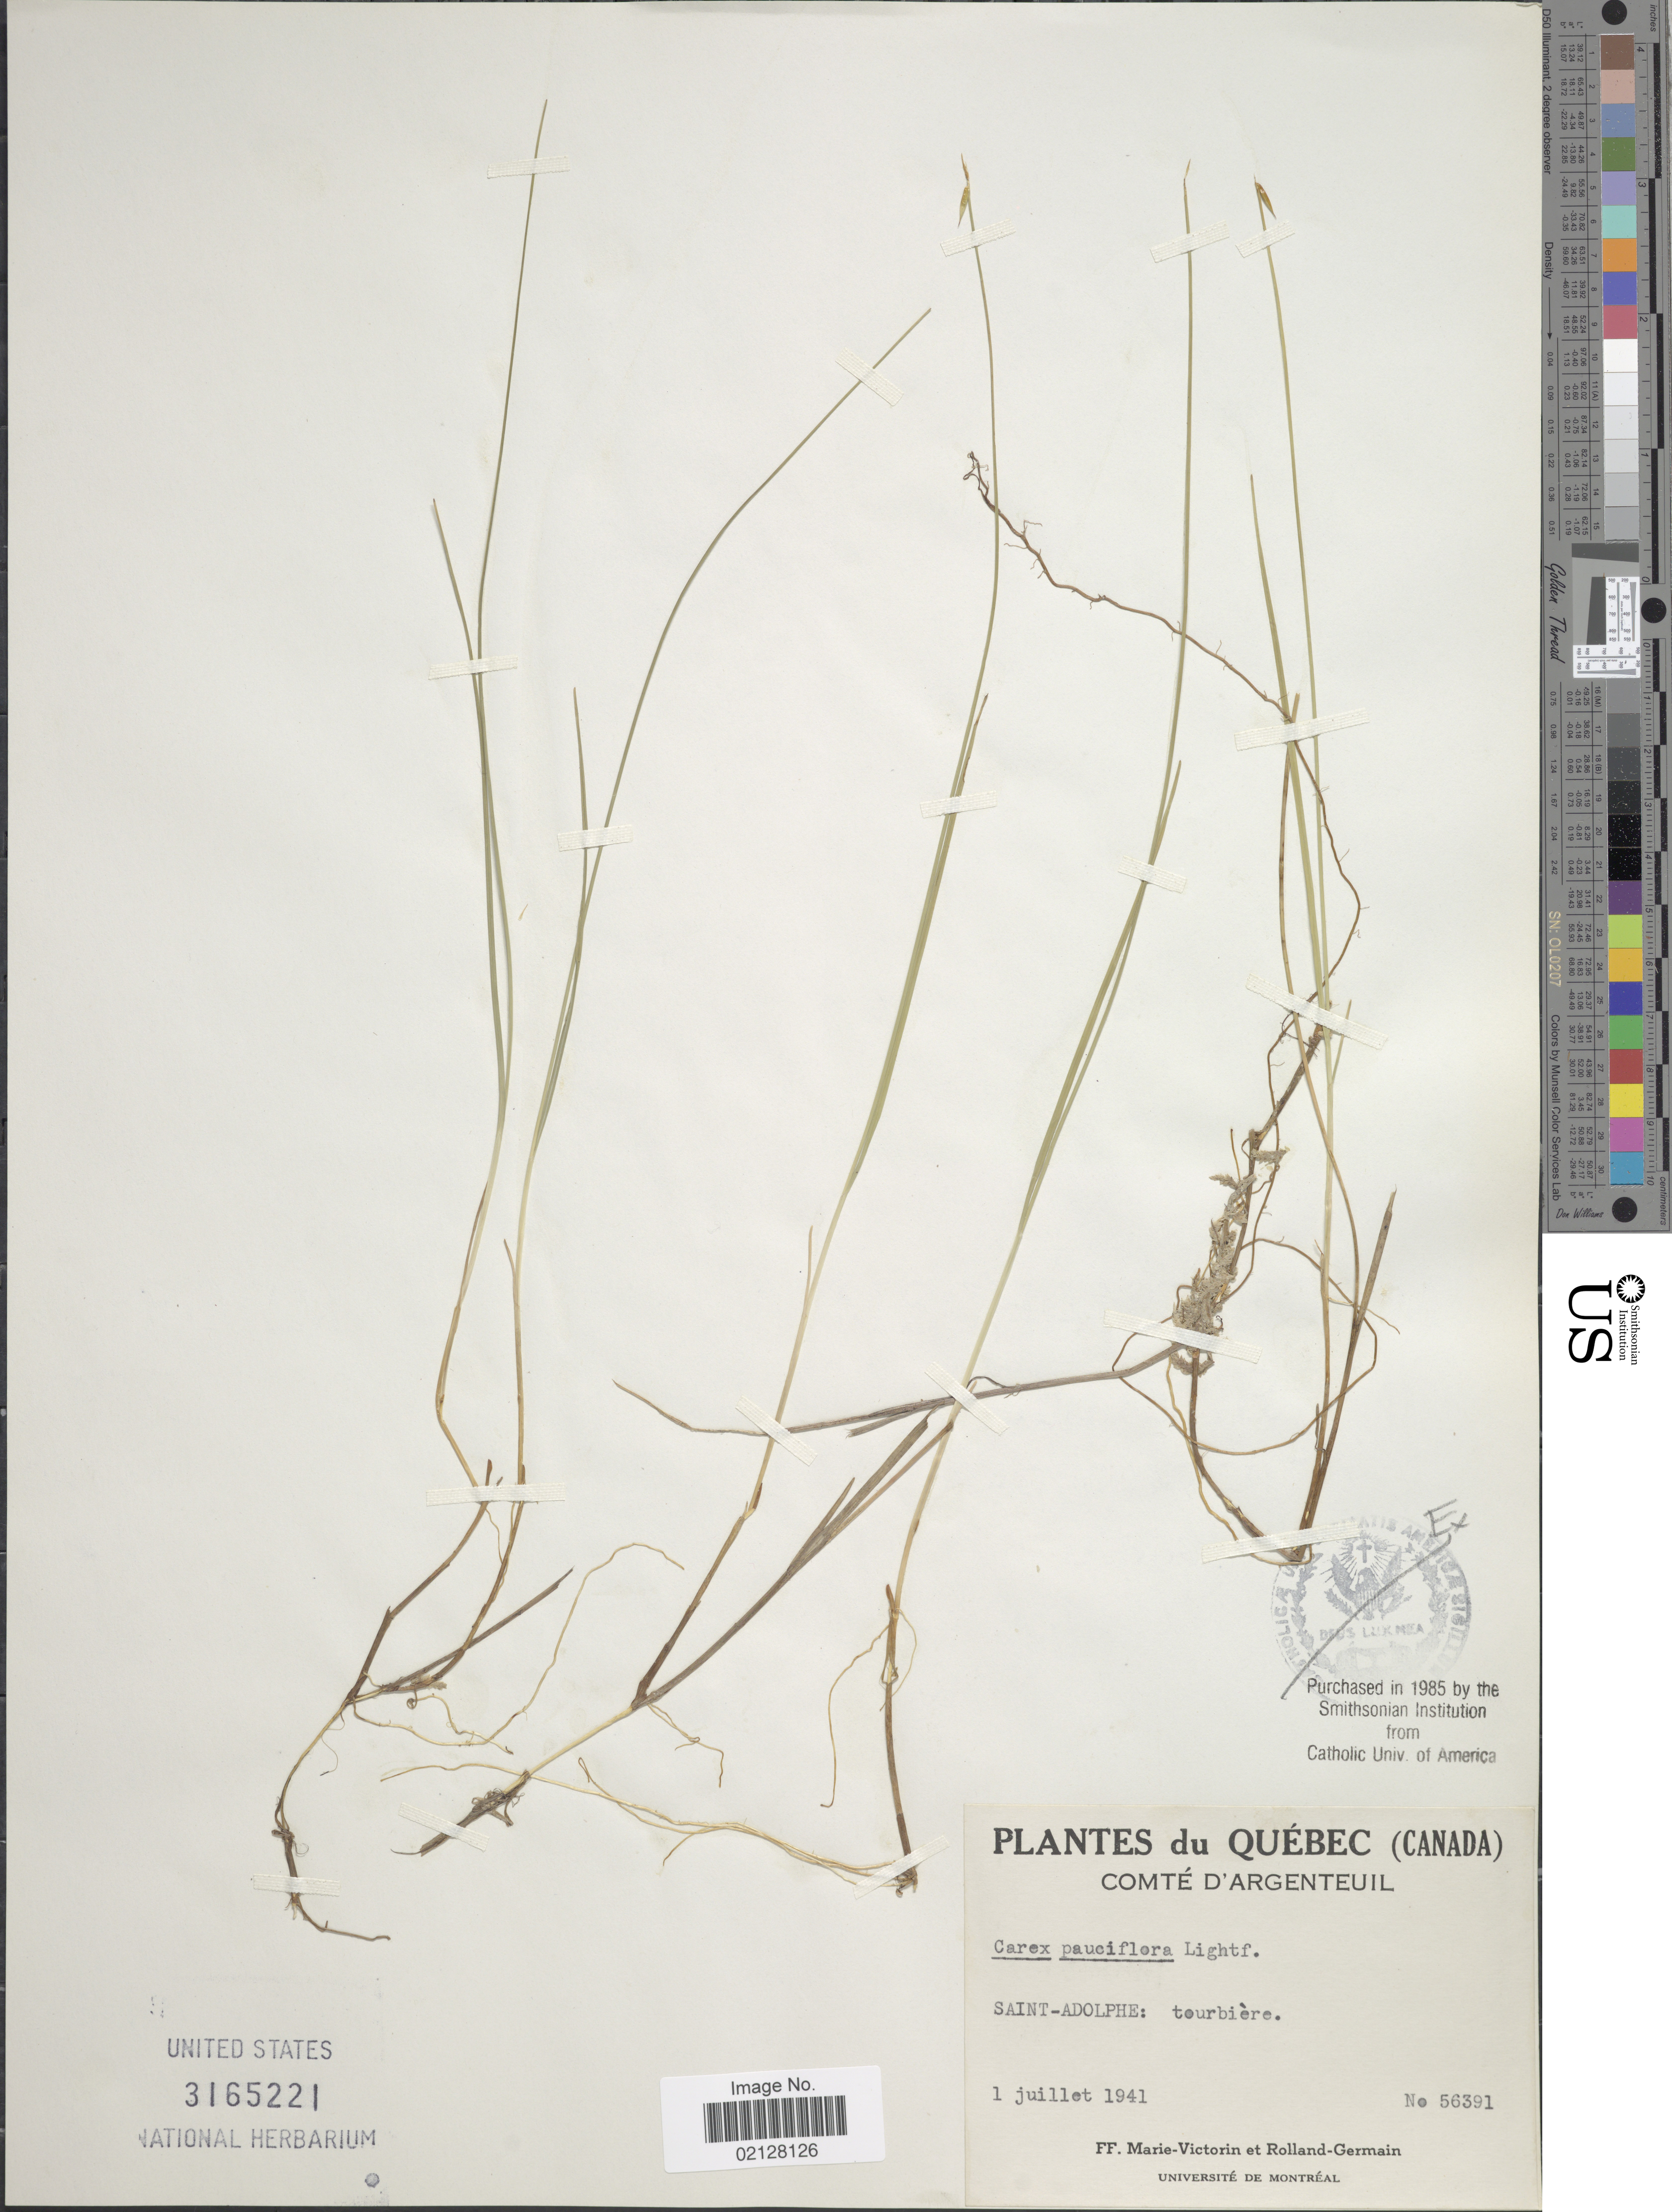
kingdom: Plantae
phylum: Tracheophyta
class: Liliopsida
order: Poales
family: Cyperaceae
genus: Carex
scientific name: Carex pauciflora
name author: Lightf.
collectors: F. Marie-Victorin & Rolland-Germain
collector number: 56391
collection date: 1941-07-01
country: Canada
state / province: Quebec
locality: Comte D' Argenteuil. Saint- Adolphe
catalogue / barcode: US 3165221